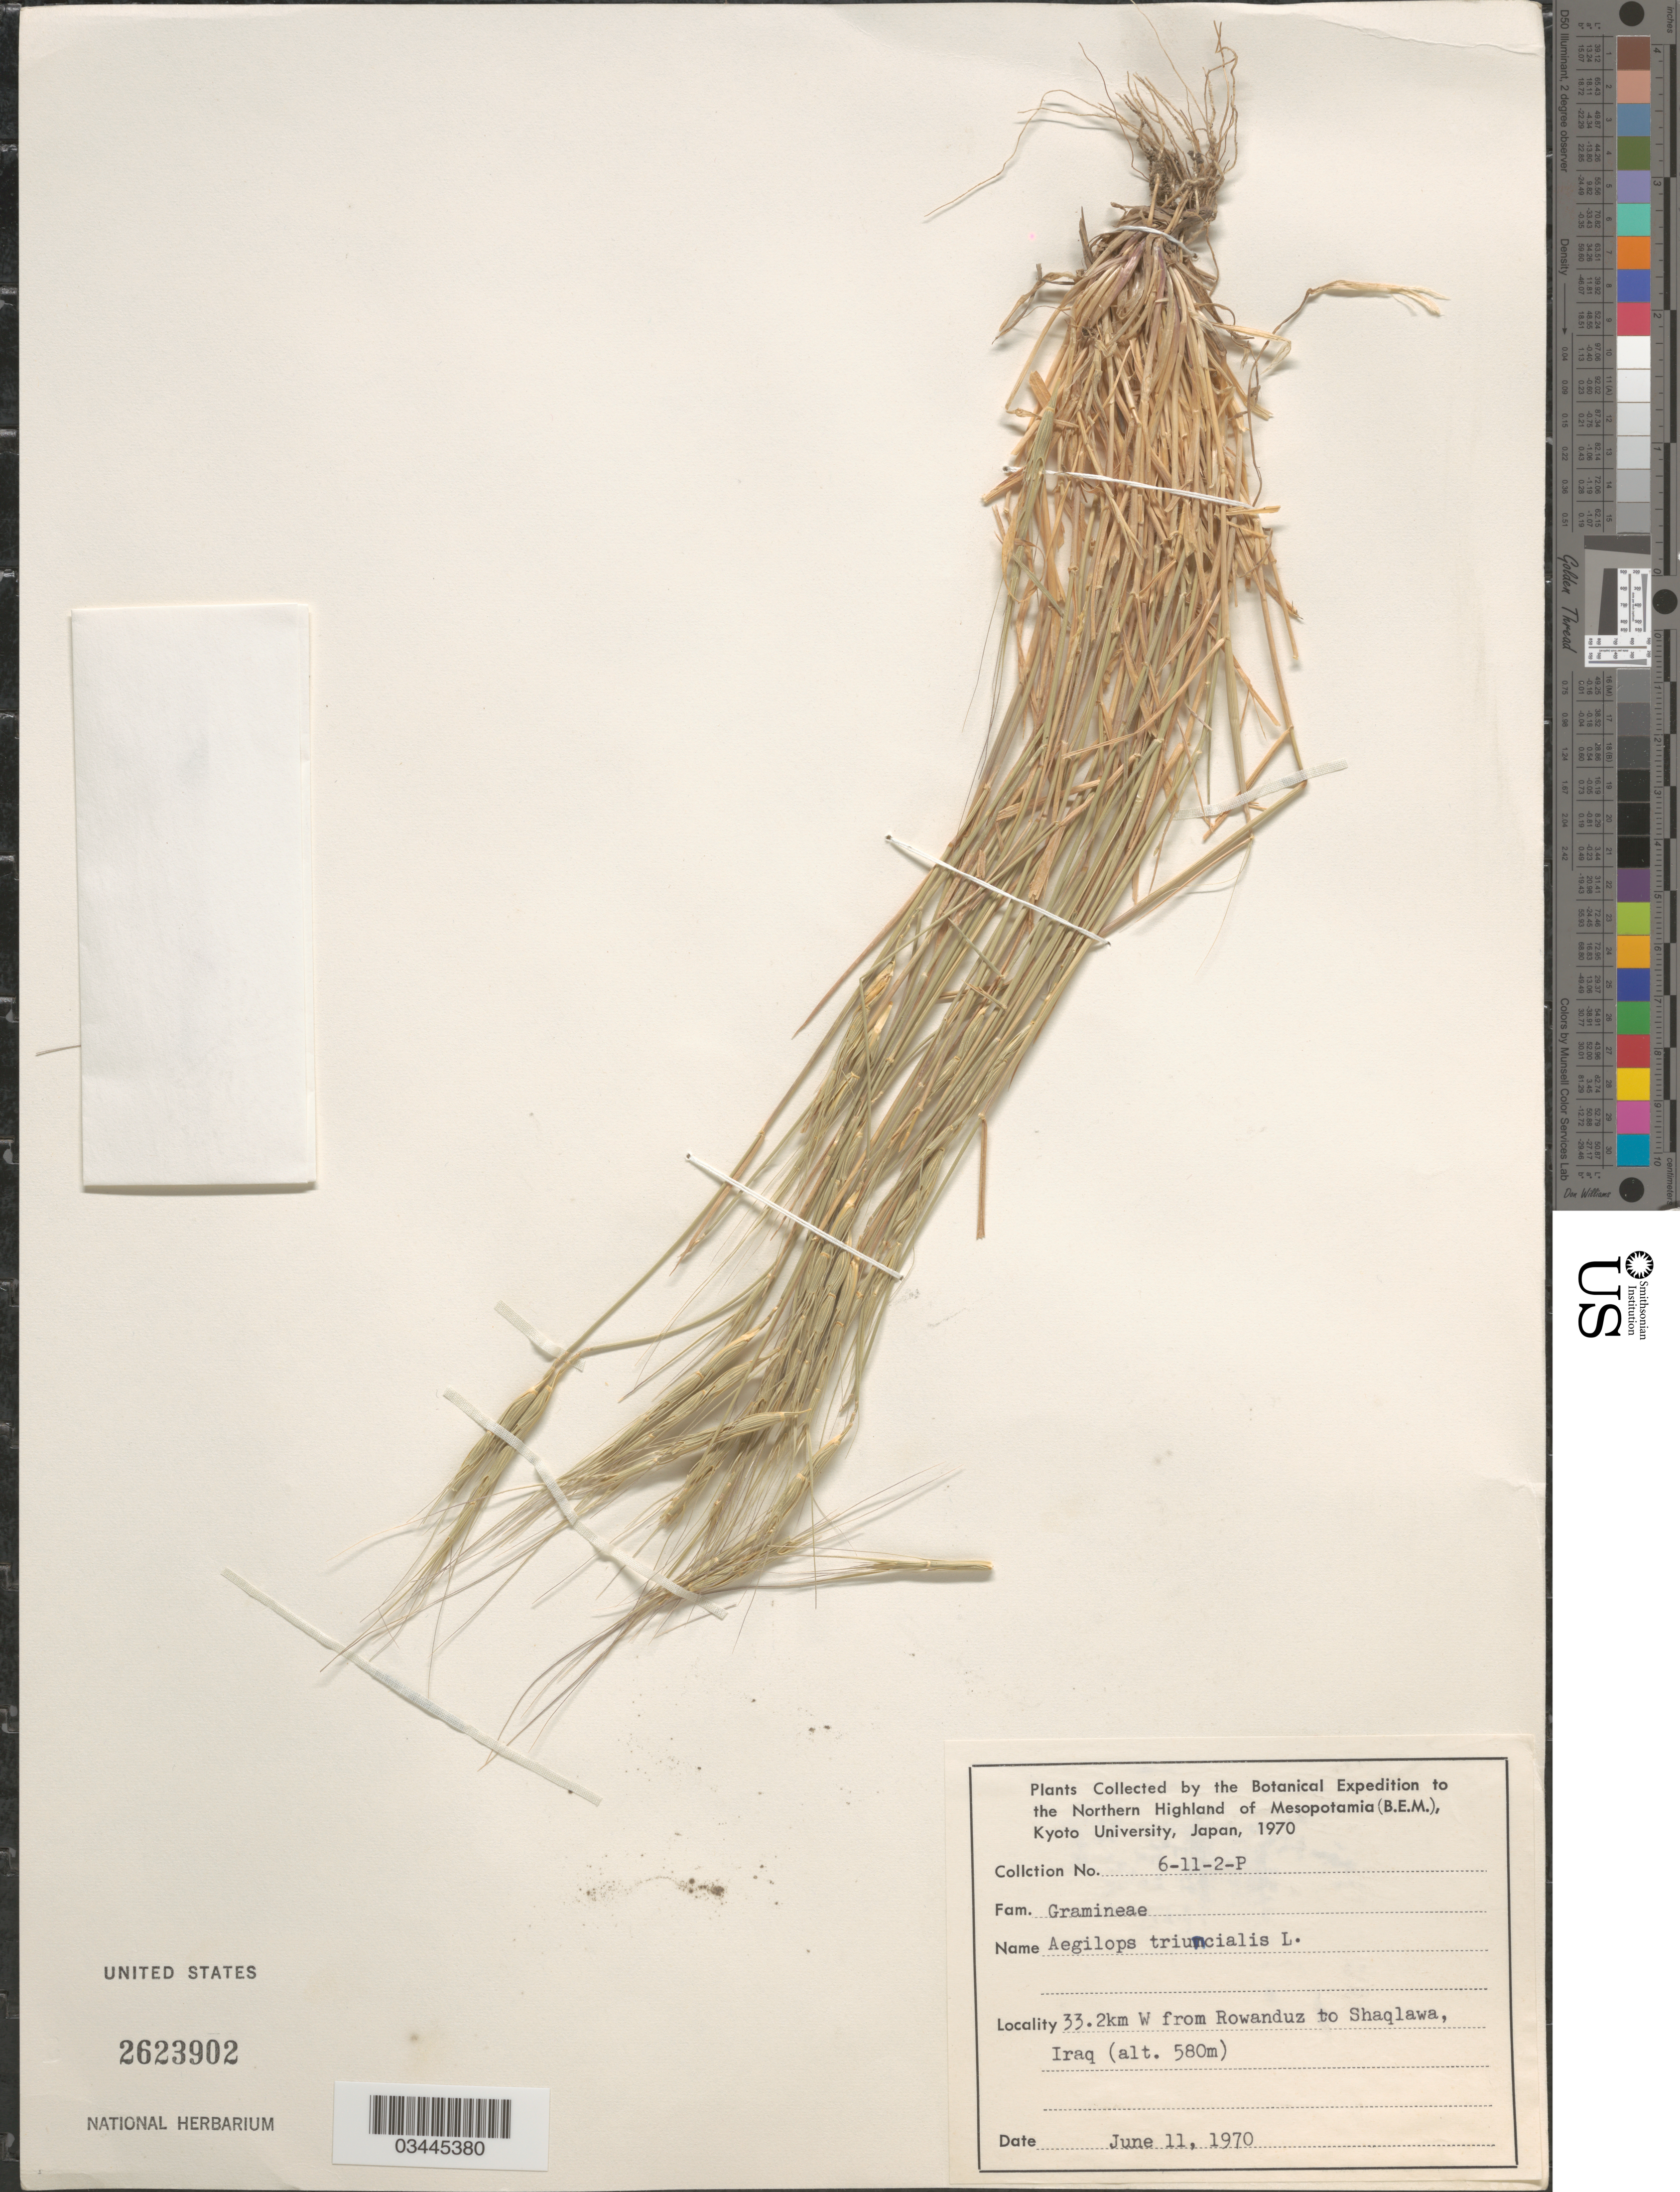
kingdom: Plantae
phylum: Tracheophyta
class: Liliopsida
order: Poales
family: Poaceae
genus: Aegilops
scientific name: Aegilops triuncialis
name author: L.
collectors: Botanical Expedition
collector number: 6-11-2-P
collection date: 1970-06-11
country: Iraq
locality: To the Northern Highland of Mesopotamia (B.E.M.). 33.2km W from Rowanduz to Shaqlawa.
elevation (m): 580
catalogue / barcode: US 2623902